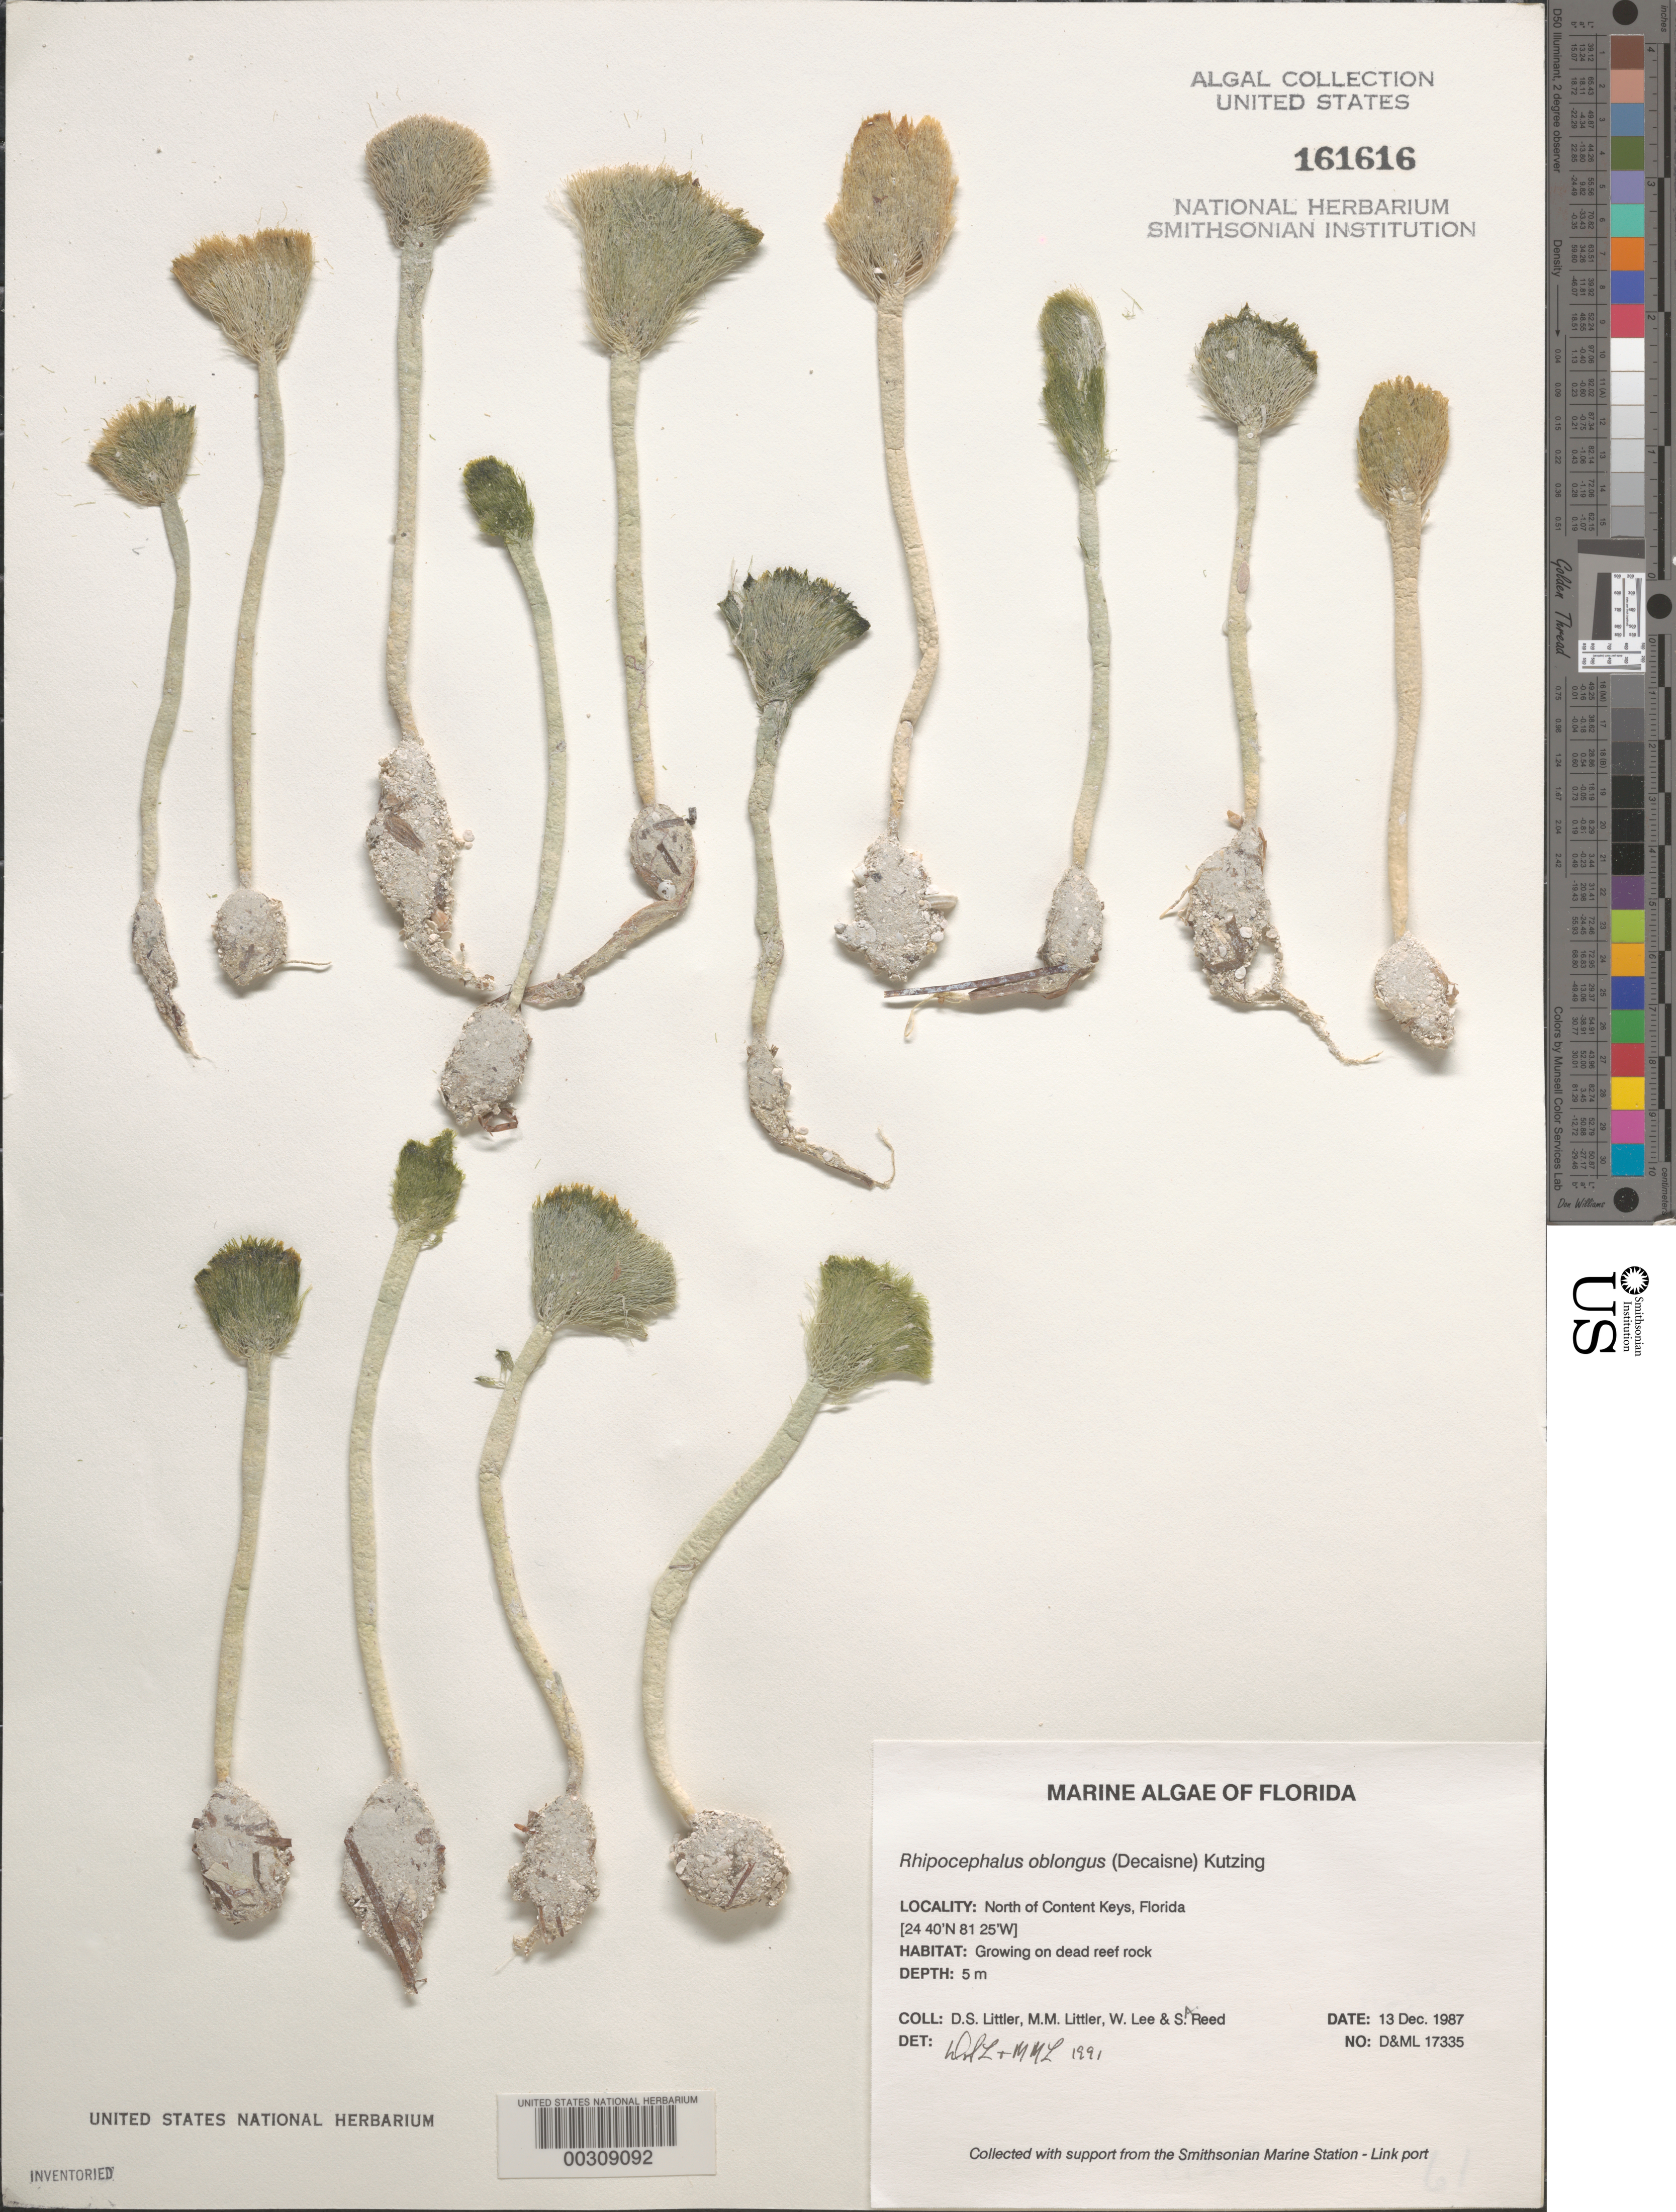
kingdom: Plantae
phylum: Chlorophyta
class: Ulvophyceae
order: Bryopsidales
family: Udoteaceae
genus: Rhipocephalus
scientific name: Rhipocephalus oblongus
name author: (Decne.) Kütz.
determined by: Littler, D. S.; Littler, M. M.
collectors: D. S. Littler, M. M. Littler, W. Lee & S. Reed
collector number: D&ML 17335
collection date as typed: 13 Dec 1987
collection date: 1987-12-13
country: United States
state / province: Florida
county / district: Monroe County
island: Florida Keys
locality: North of Content Keys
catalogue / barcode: US 161616